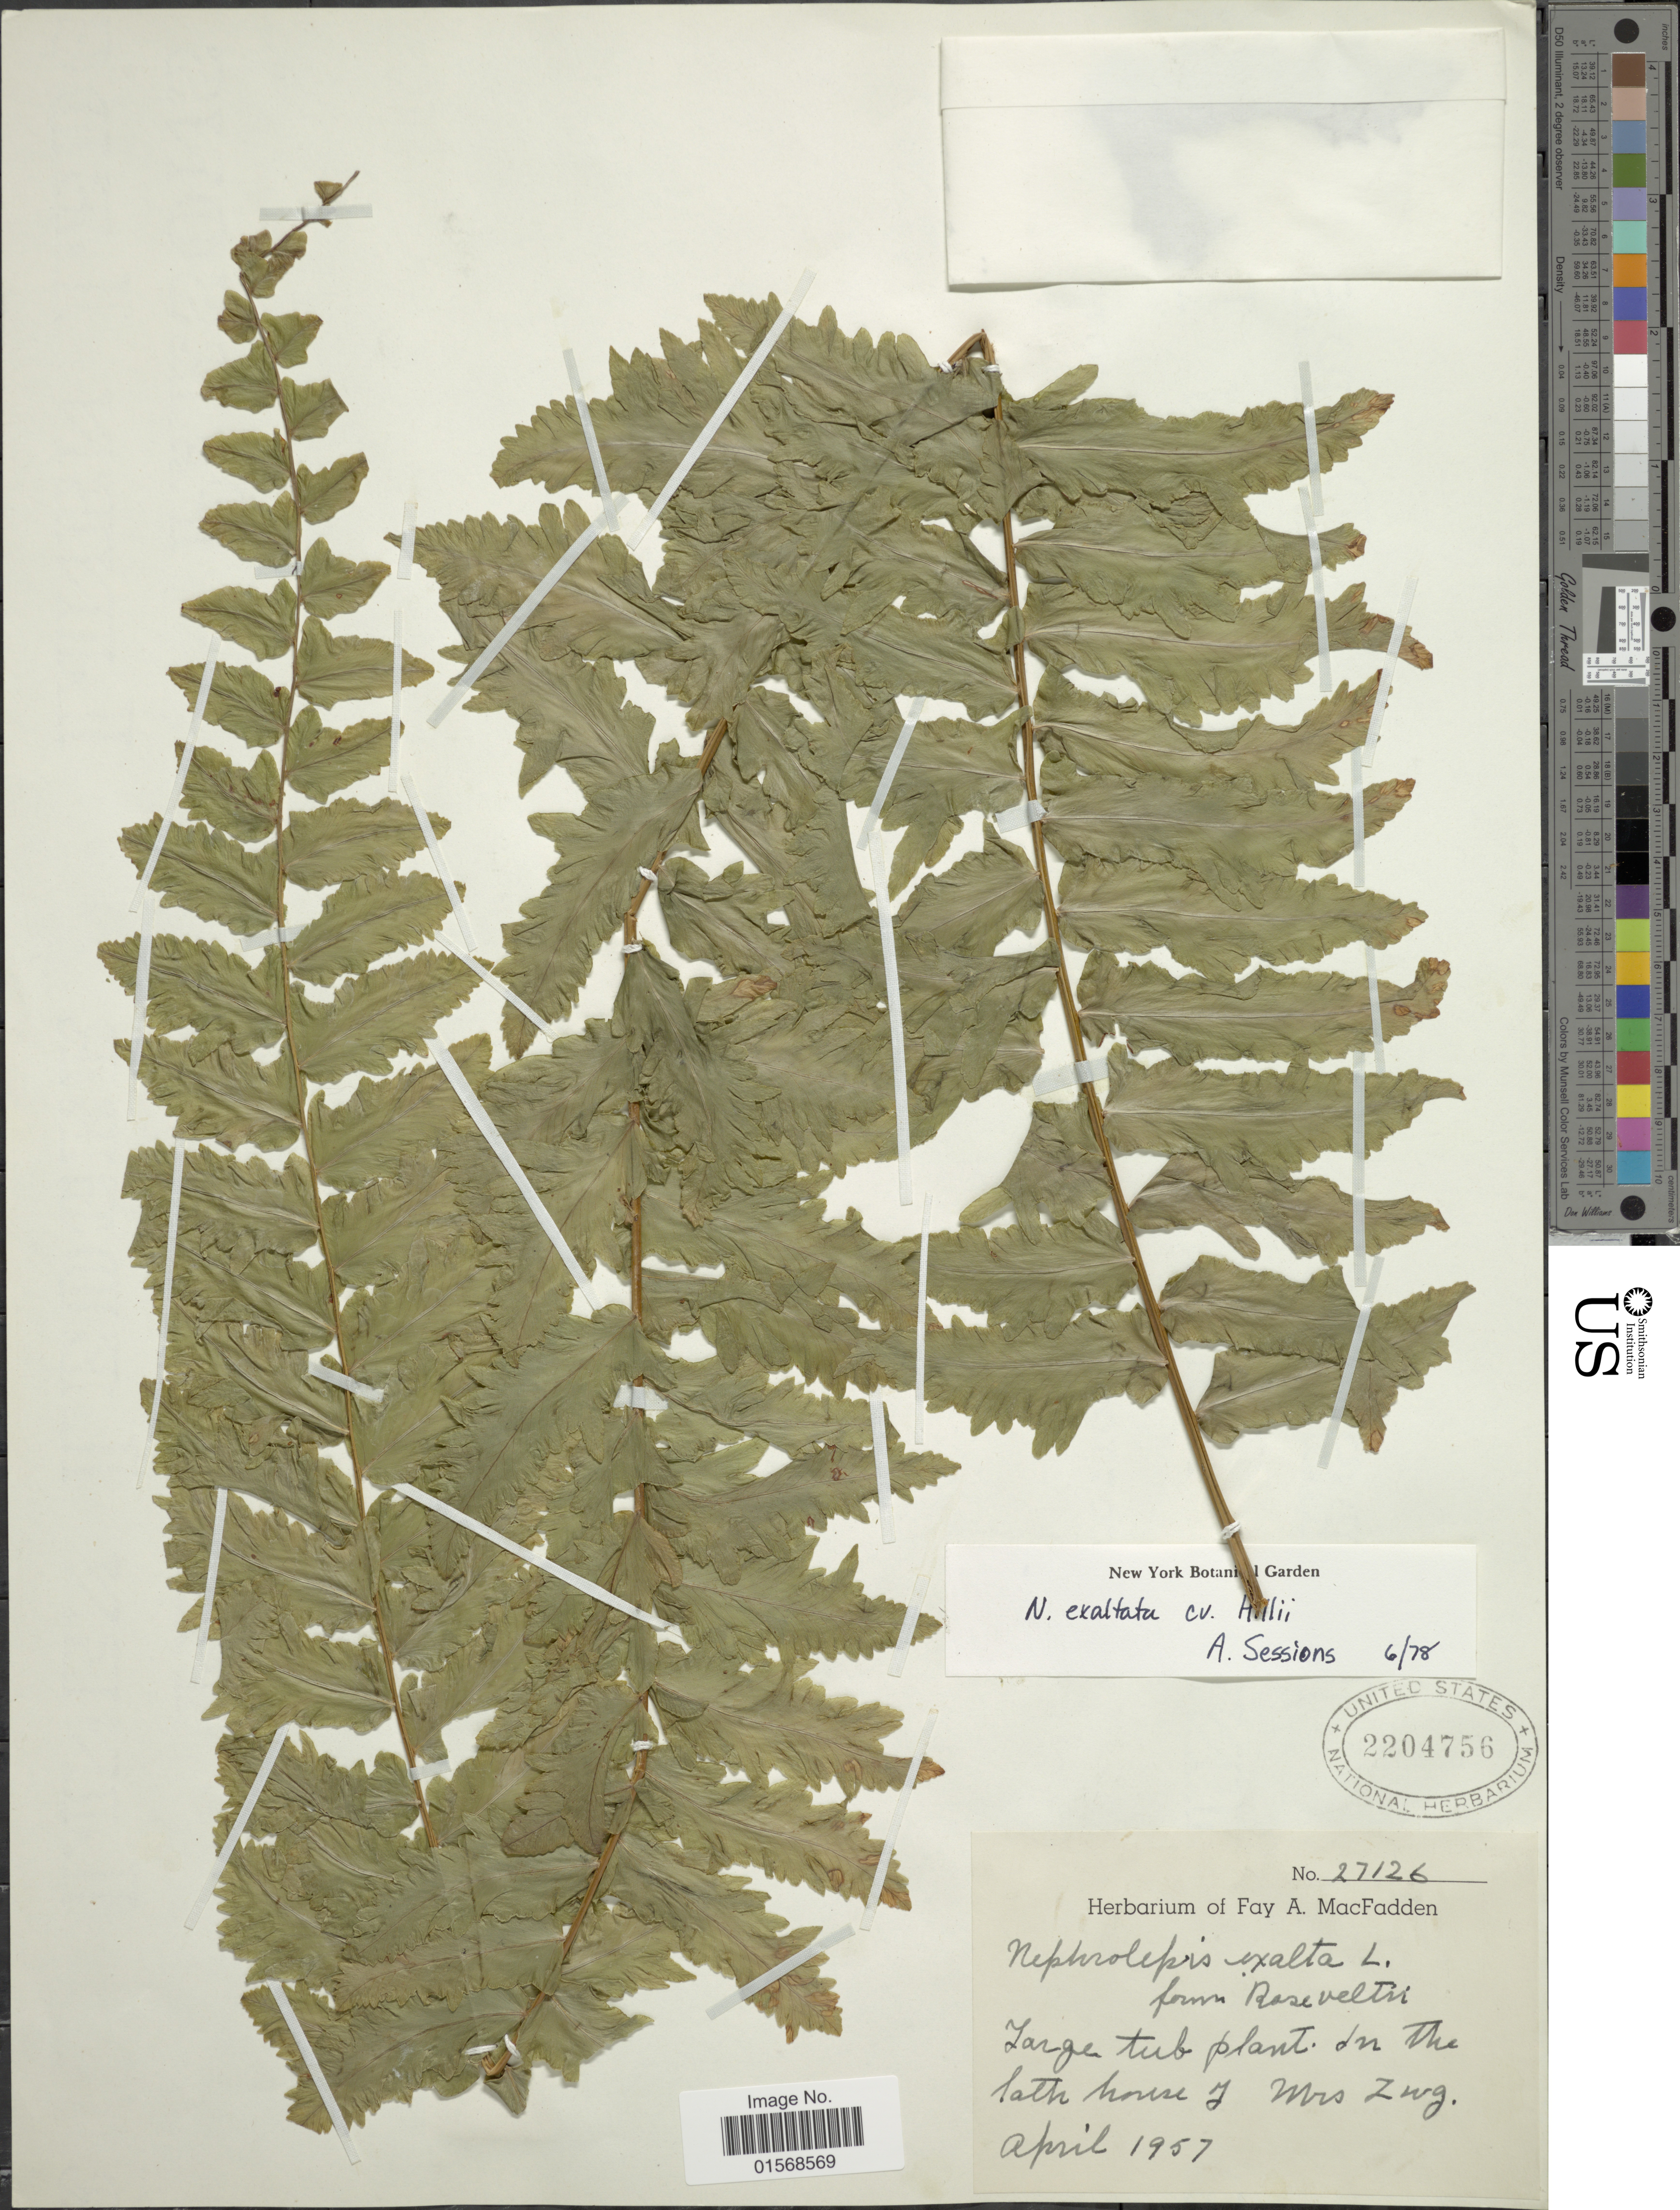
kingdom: Plantae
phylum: Tracheophyta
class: Polypodiopsida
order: Polypodiales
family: Nephrolepidaceae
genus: Nephrolepis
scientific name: Nephrolepis 'Hillei'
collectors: ex herb. Fay A. MacFadden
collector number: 27126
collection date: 1957-04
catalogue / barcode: US 2204756